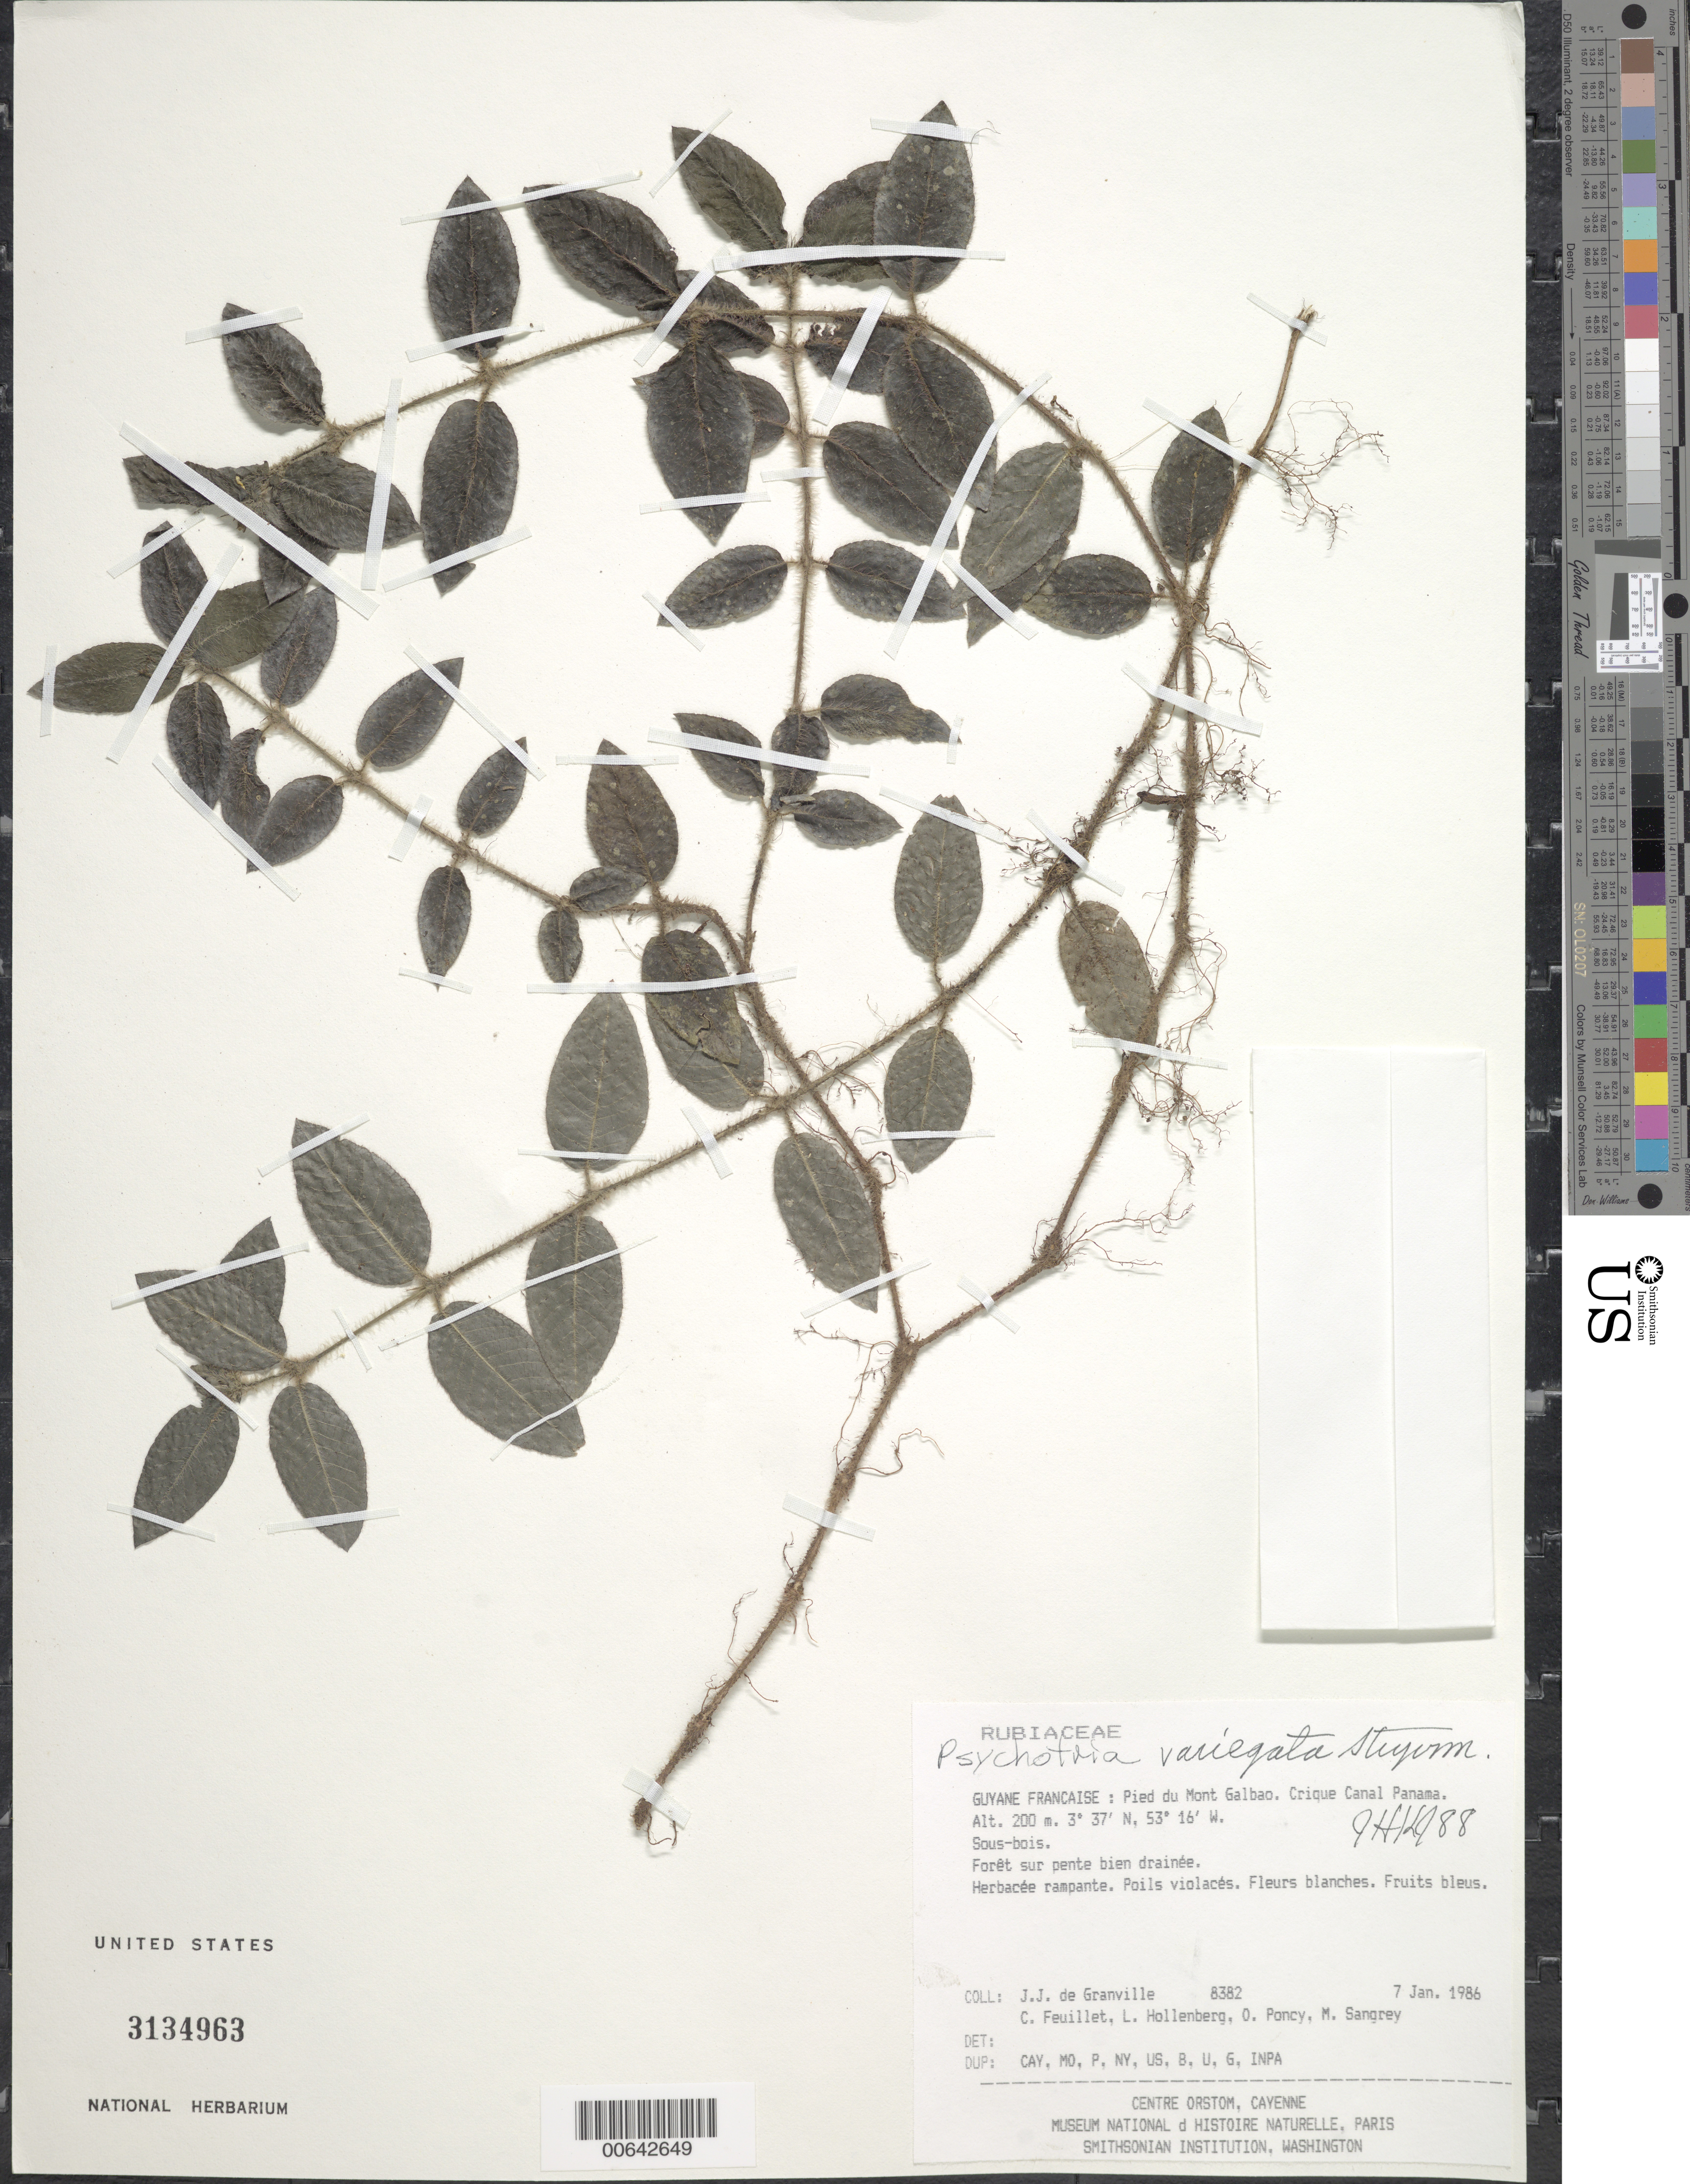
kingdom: Plantae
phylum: Tracheophyta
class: Magnoliopsida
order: Gentianales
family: Rubiaceae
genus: Palicourea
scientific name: Palicourea debilis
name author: (Müll. Arg.) Delprete & J.H. Kirkbr.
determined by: Kirkbride, J. H., Jr.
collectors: J.-J. de Granville, C. Feuillet, L. Hollenberg, O. Poncy & M. S. Sangrey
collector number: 8382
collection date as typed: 7-Jan-86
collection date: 1986-01-07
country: French Guiana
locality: Pied du Mont Galbao. Crique Canal Panama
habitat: Sous-bois; forêt sur pent bien drainée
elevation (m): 200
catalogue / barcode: US 3134963